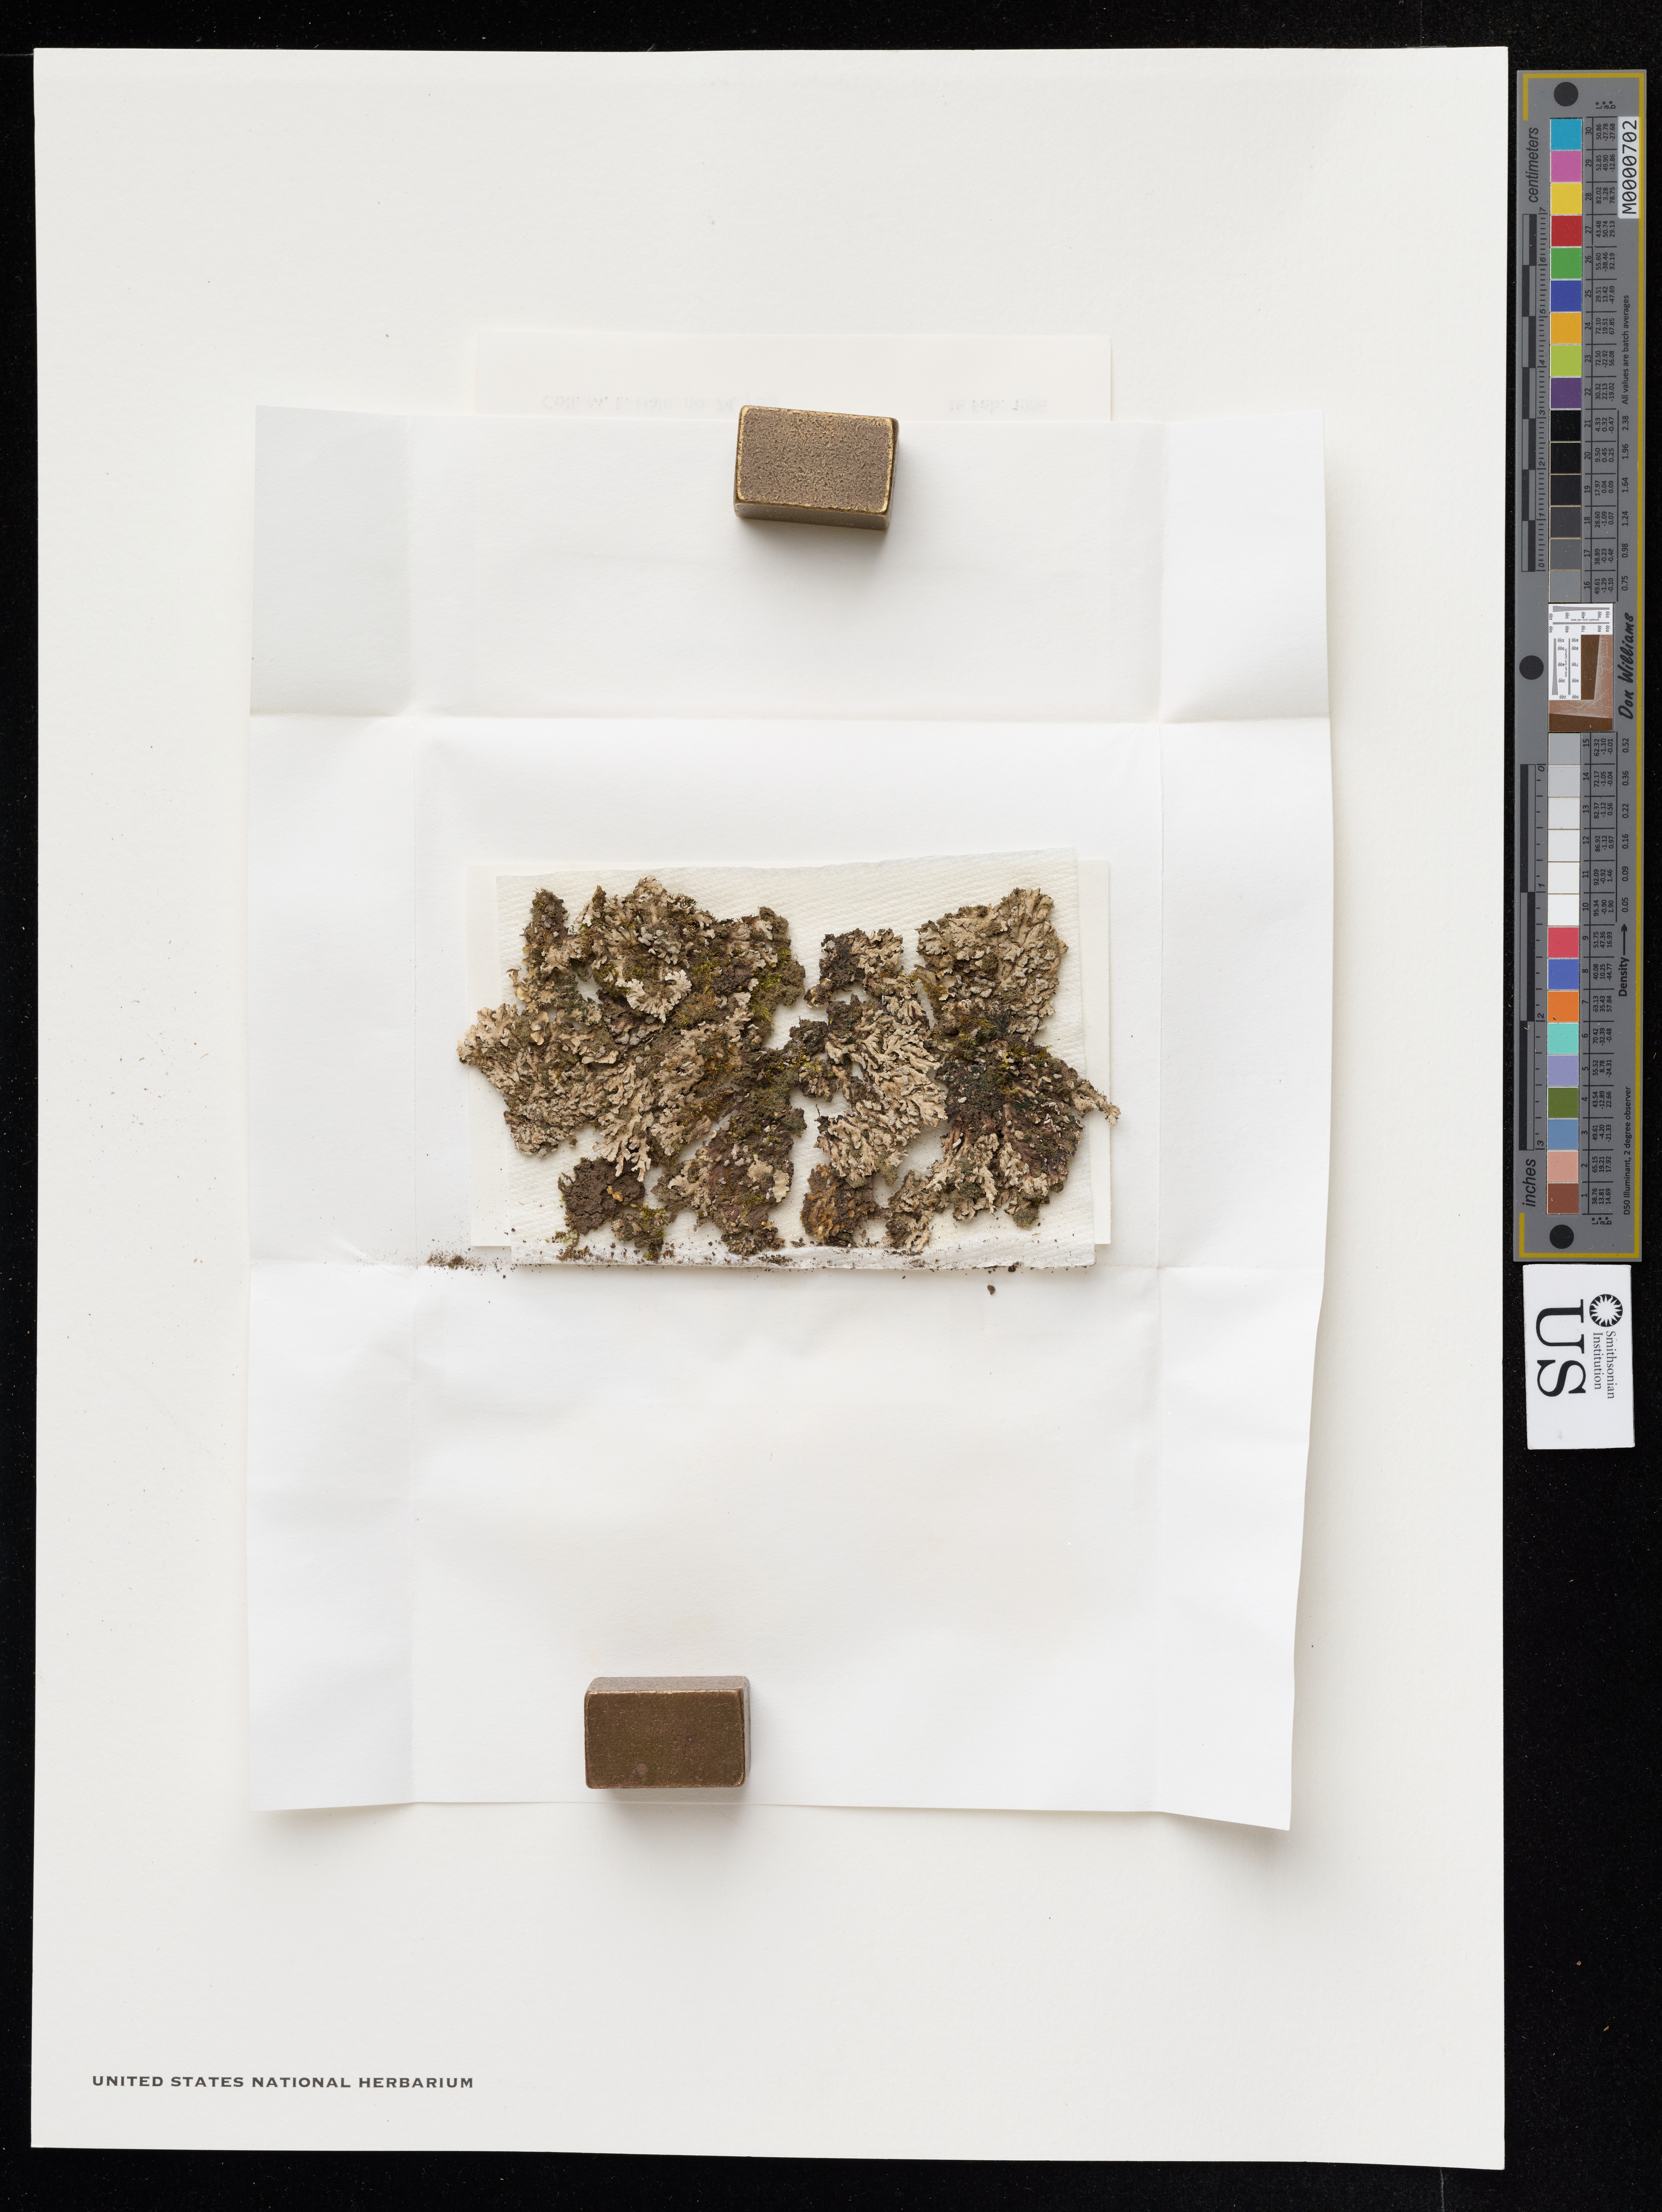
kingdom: Fungi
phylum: Ascomycota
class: Lecanoromycetes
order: Caliciales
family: Physciaceae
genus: Heterodermia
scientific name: Heterodermia subcitrina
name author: Moberg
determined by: Medeiros, Ian D., Peter Buck Postdoctoral Fellow (US), Smithsonian Institution - National Museum of Natural History (UNITED STATES)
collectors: M. Hale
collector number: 74938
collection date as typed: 16 Feb 1986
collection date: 1986-02-16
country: South Africa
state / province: KwaZulu-Natal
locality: Umlalazi nature reserve, near mtunzini